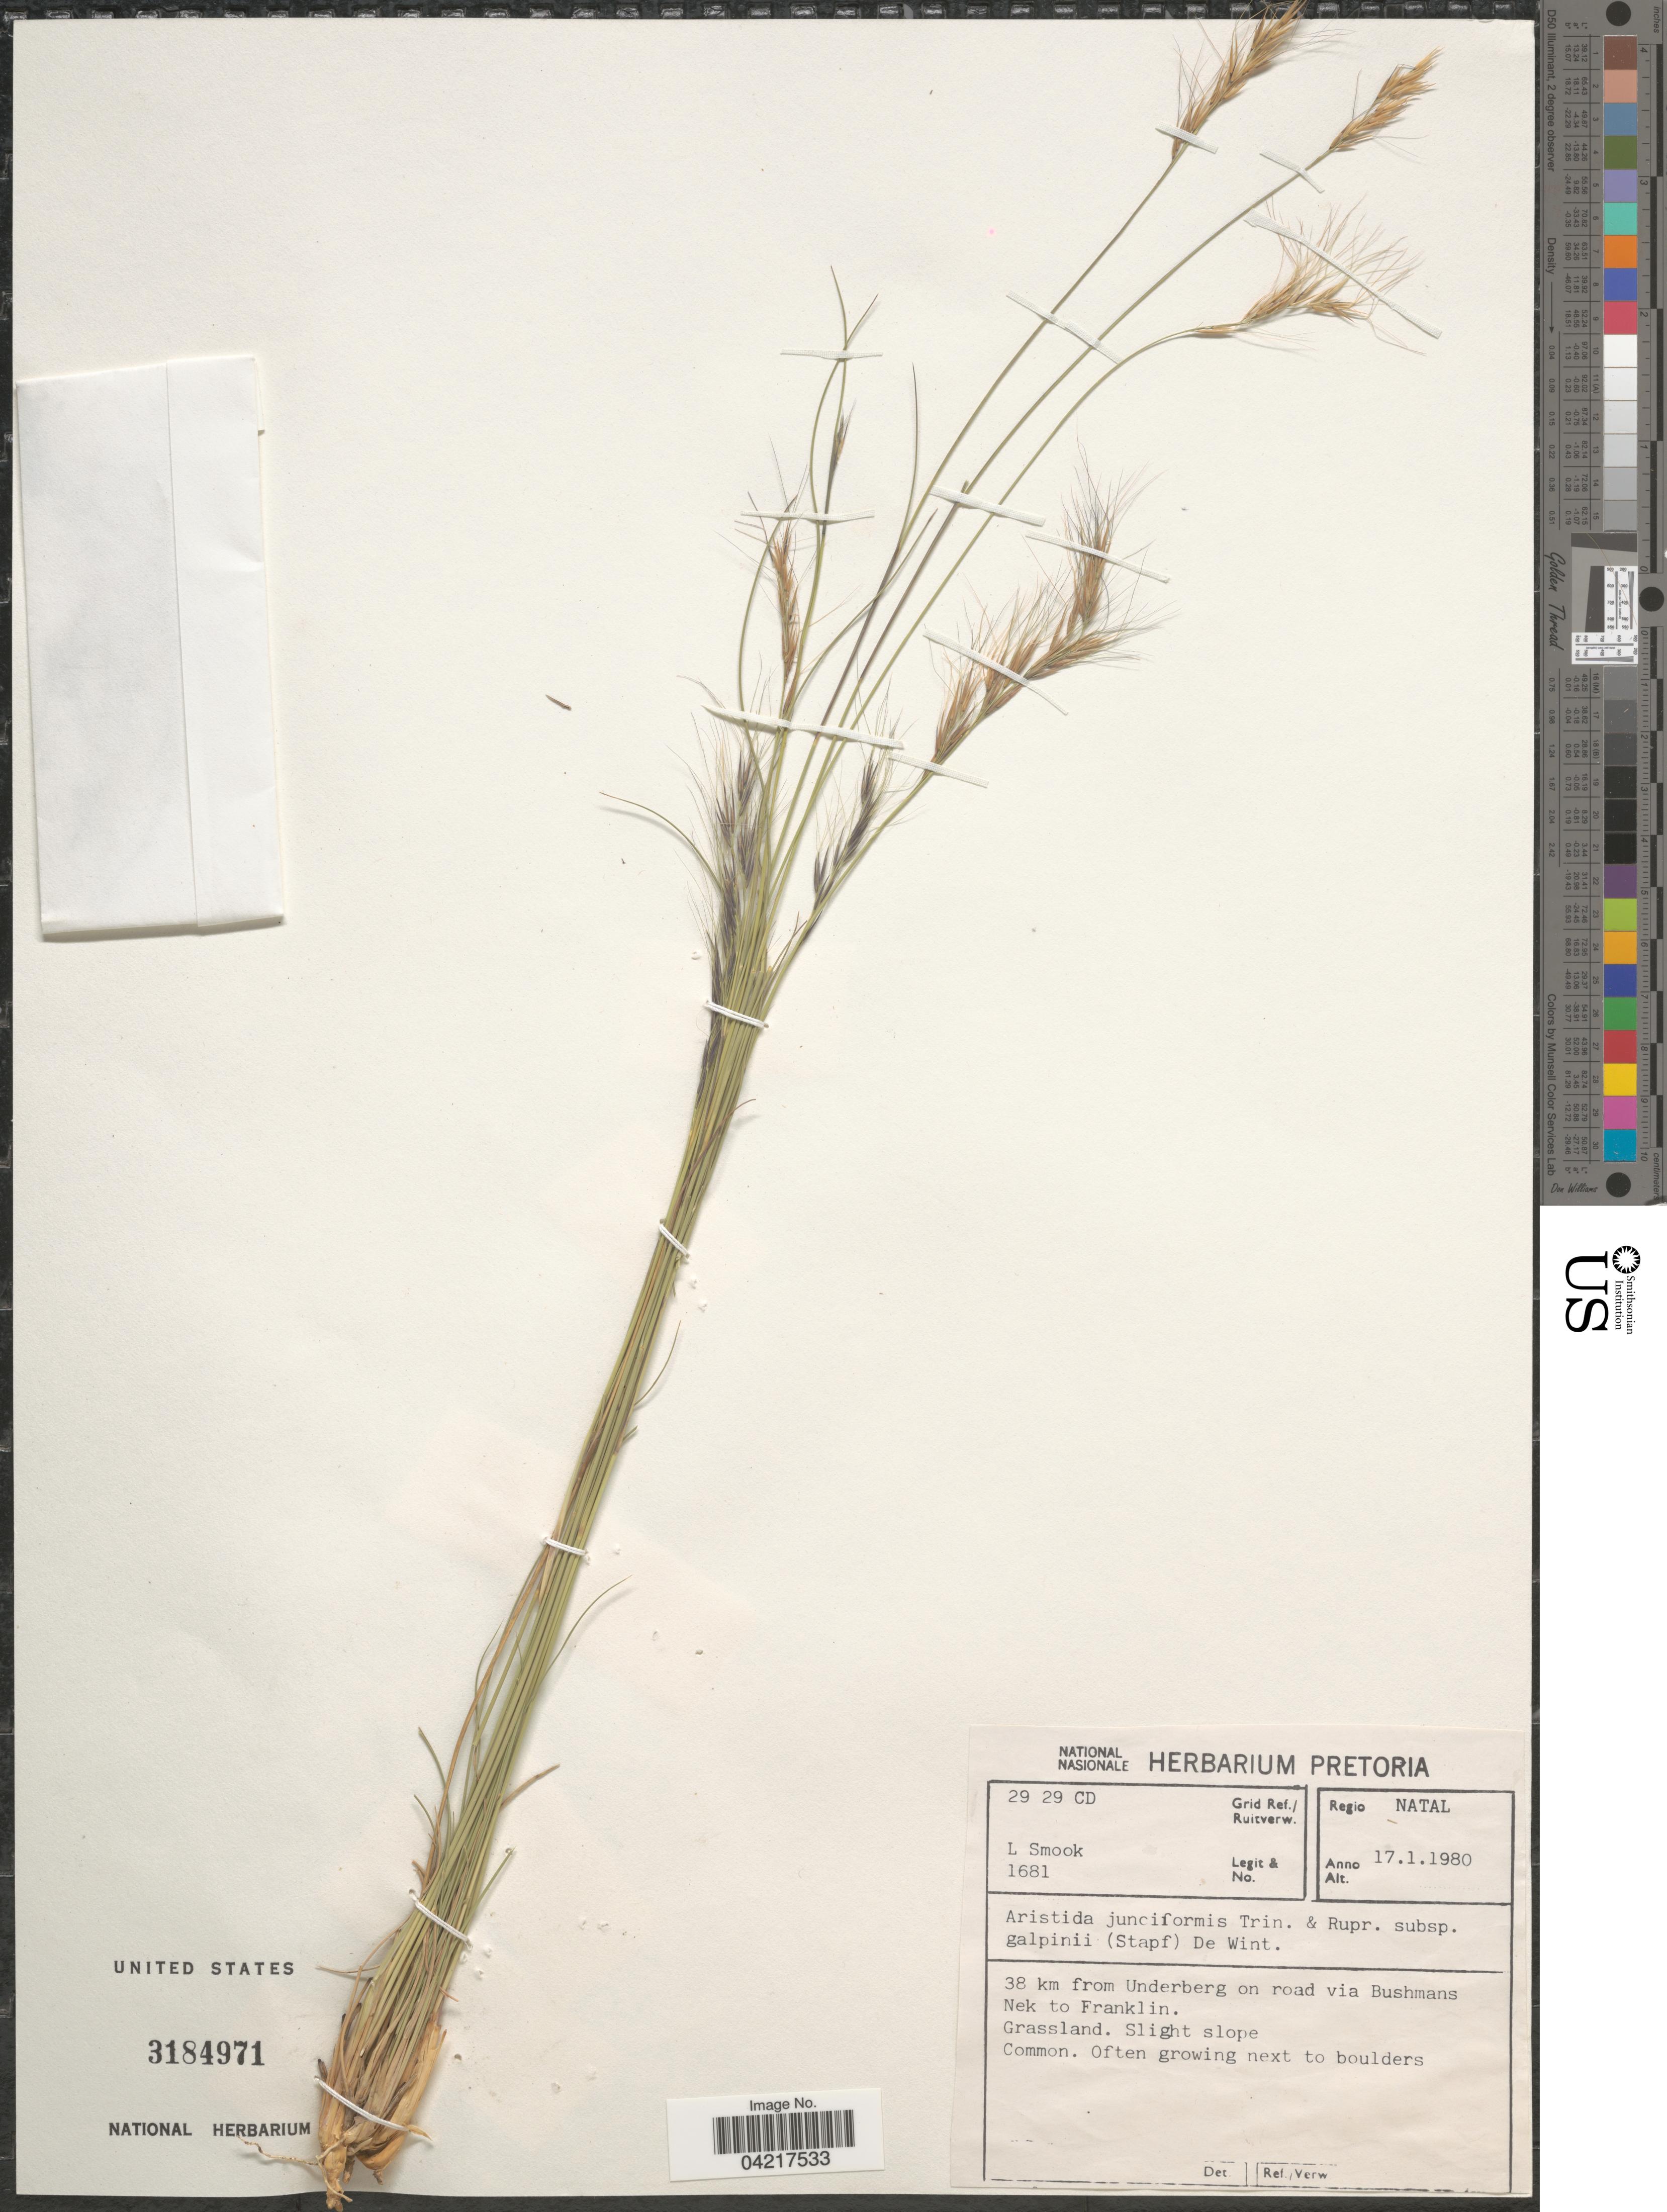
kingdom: Plantae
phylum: Tracheophyta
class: Liliopsida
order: Poales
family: Poaceae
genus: Aristida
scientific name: Aristida junciformis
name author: Trin. & Rupr.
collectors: L. Smook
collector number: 1681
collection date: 1980-01-17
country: South Africa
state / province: KwaZulu-Natal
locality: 29 29 CD Grid Ref. Regio Natal. 38 km from Underberg on road via Bushmans Nek to Franklin.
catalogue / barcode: US 3184971